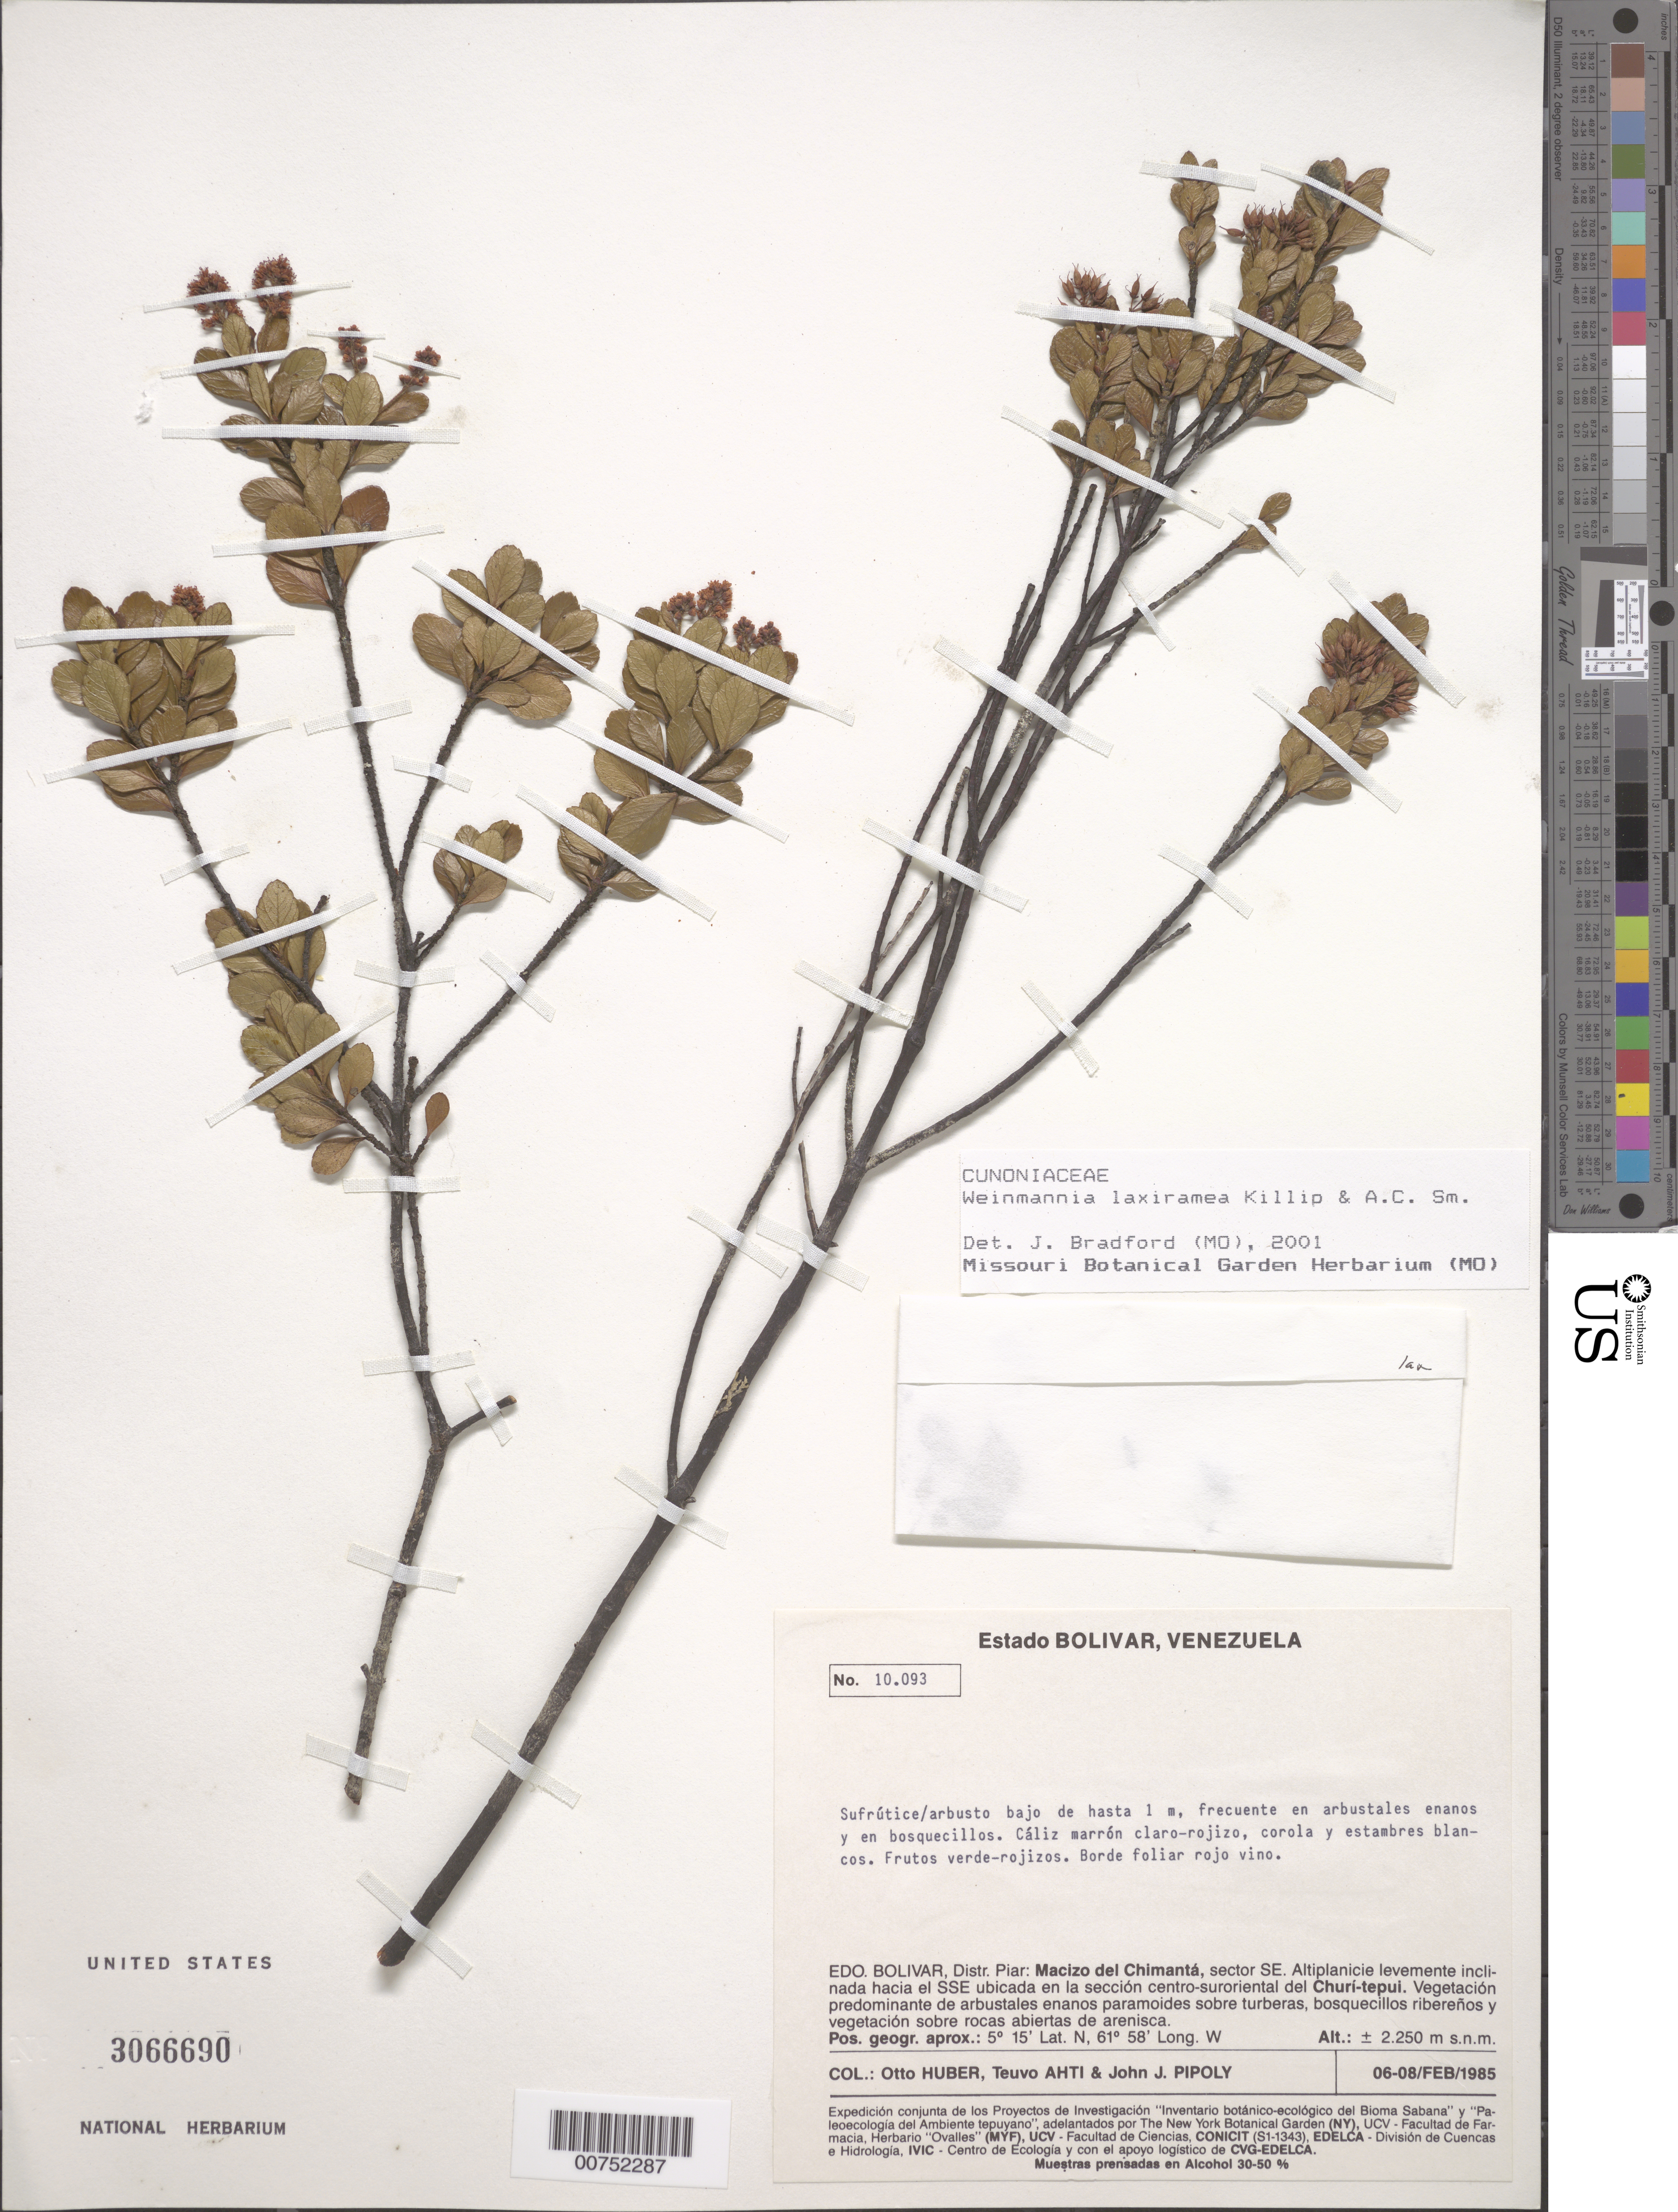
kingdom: Plantae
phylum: Tracheophyta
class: Magnoliopsida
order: Oxalidales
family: Cunoniaceae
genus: Weinmannia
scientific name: Weinmannia laxiramea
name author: Killip & A.C. Sm.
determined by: Bradford, J. C.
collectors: O. Huber, T. T. Ahti & J. J. Pipoly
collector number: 10093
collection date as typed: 6-Feb-85 to 8-Feb-85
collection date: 1985-02-06/1985-02-08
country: Venezuela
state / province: Bolívar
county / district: Piar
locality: Macizo del Chimantá, SE Churí-tepuí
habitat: Vegetation predominante de arbustales enanos paramoides sobre tuberas, bosquecillos ribereños y vegetation sobre rocas abiertas de arenisca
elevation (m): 2250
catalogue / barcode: US 3066690